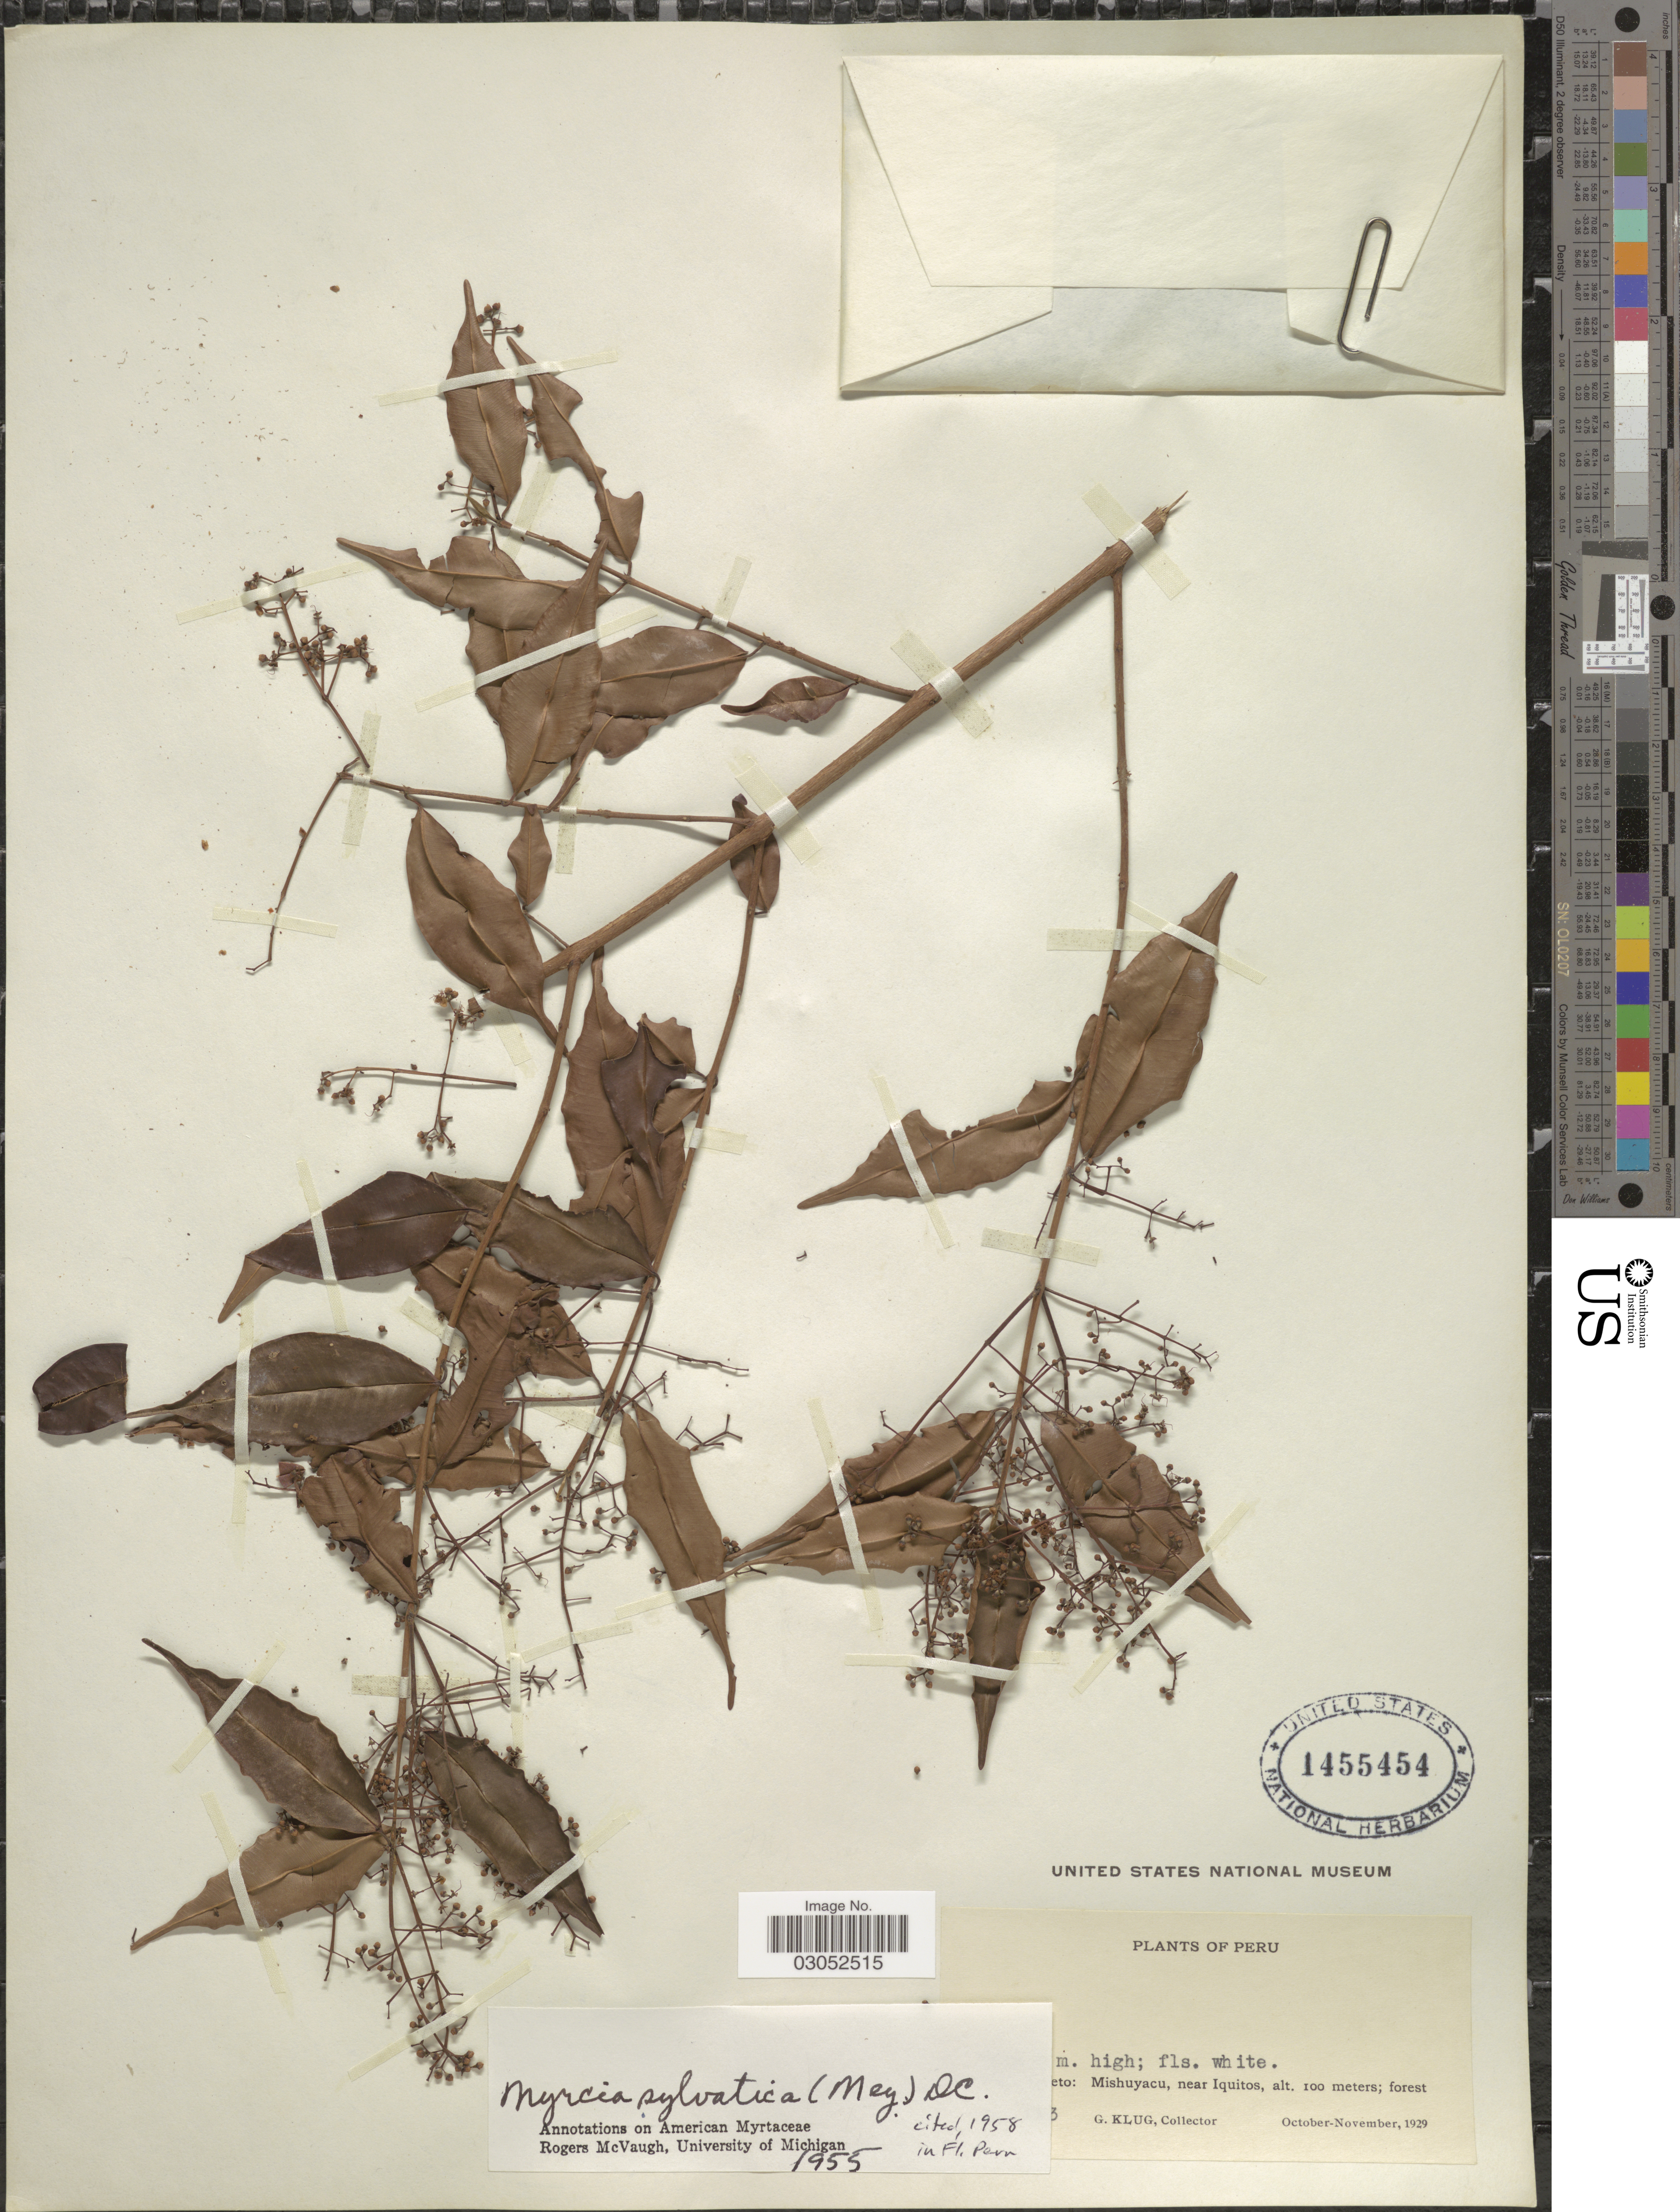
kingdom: Plantae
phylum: Tracheophyta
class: Magnoliopsida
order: Myrtales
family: Myrtaceae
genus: Myrcia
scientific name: Myrcia sylvatica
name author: (G. Mey.) DC.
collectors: G. Klug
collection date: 1929-10/1929-11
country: Peru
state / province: Loreto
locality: Mishuyacu, near Iquitos.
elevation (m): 100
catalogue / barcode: US 1455454